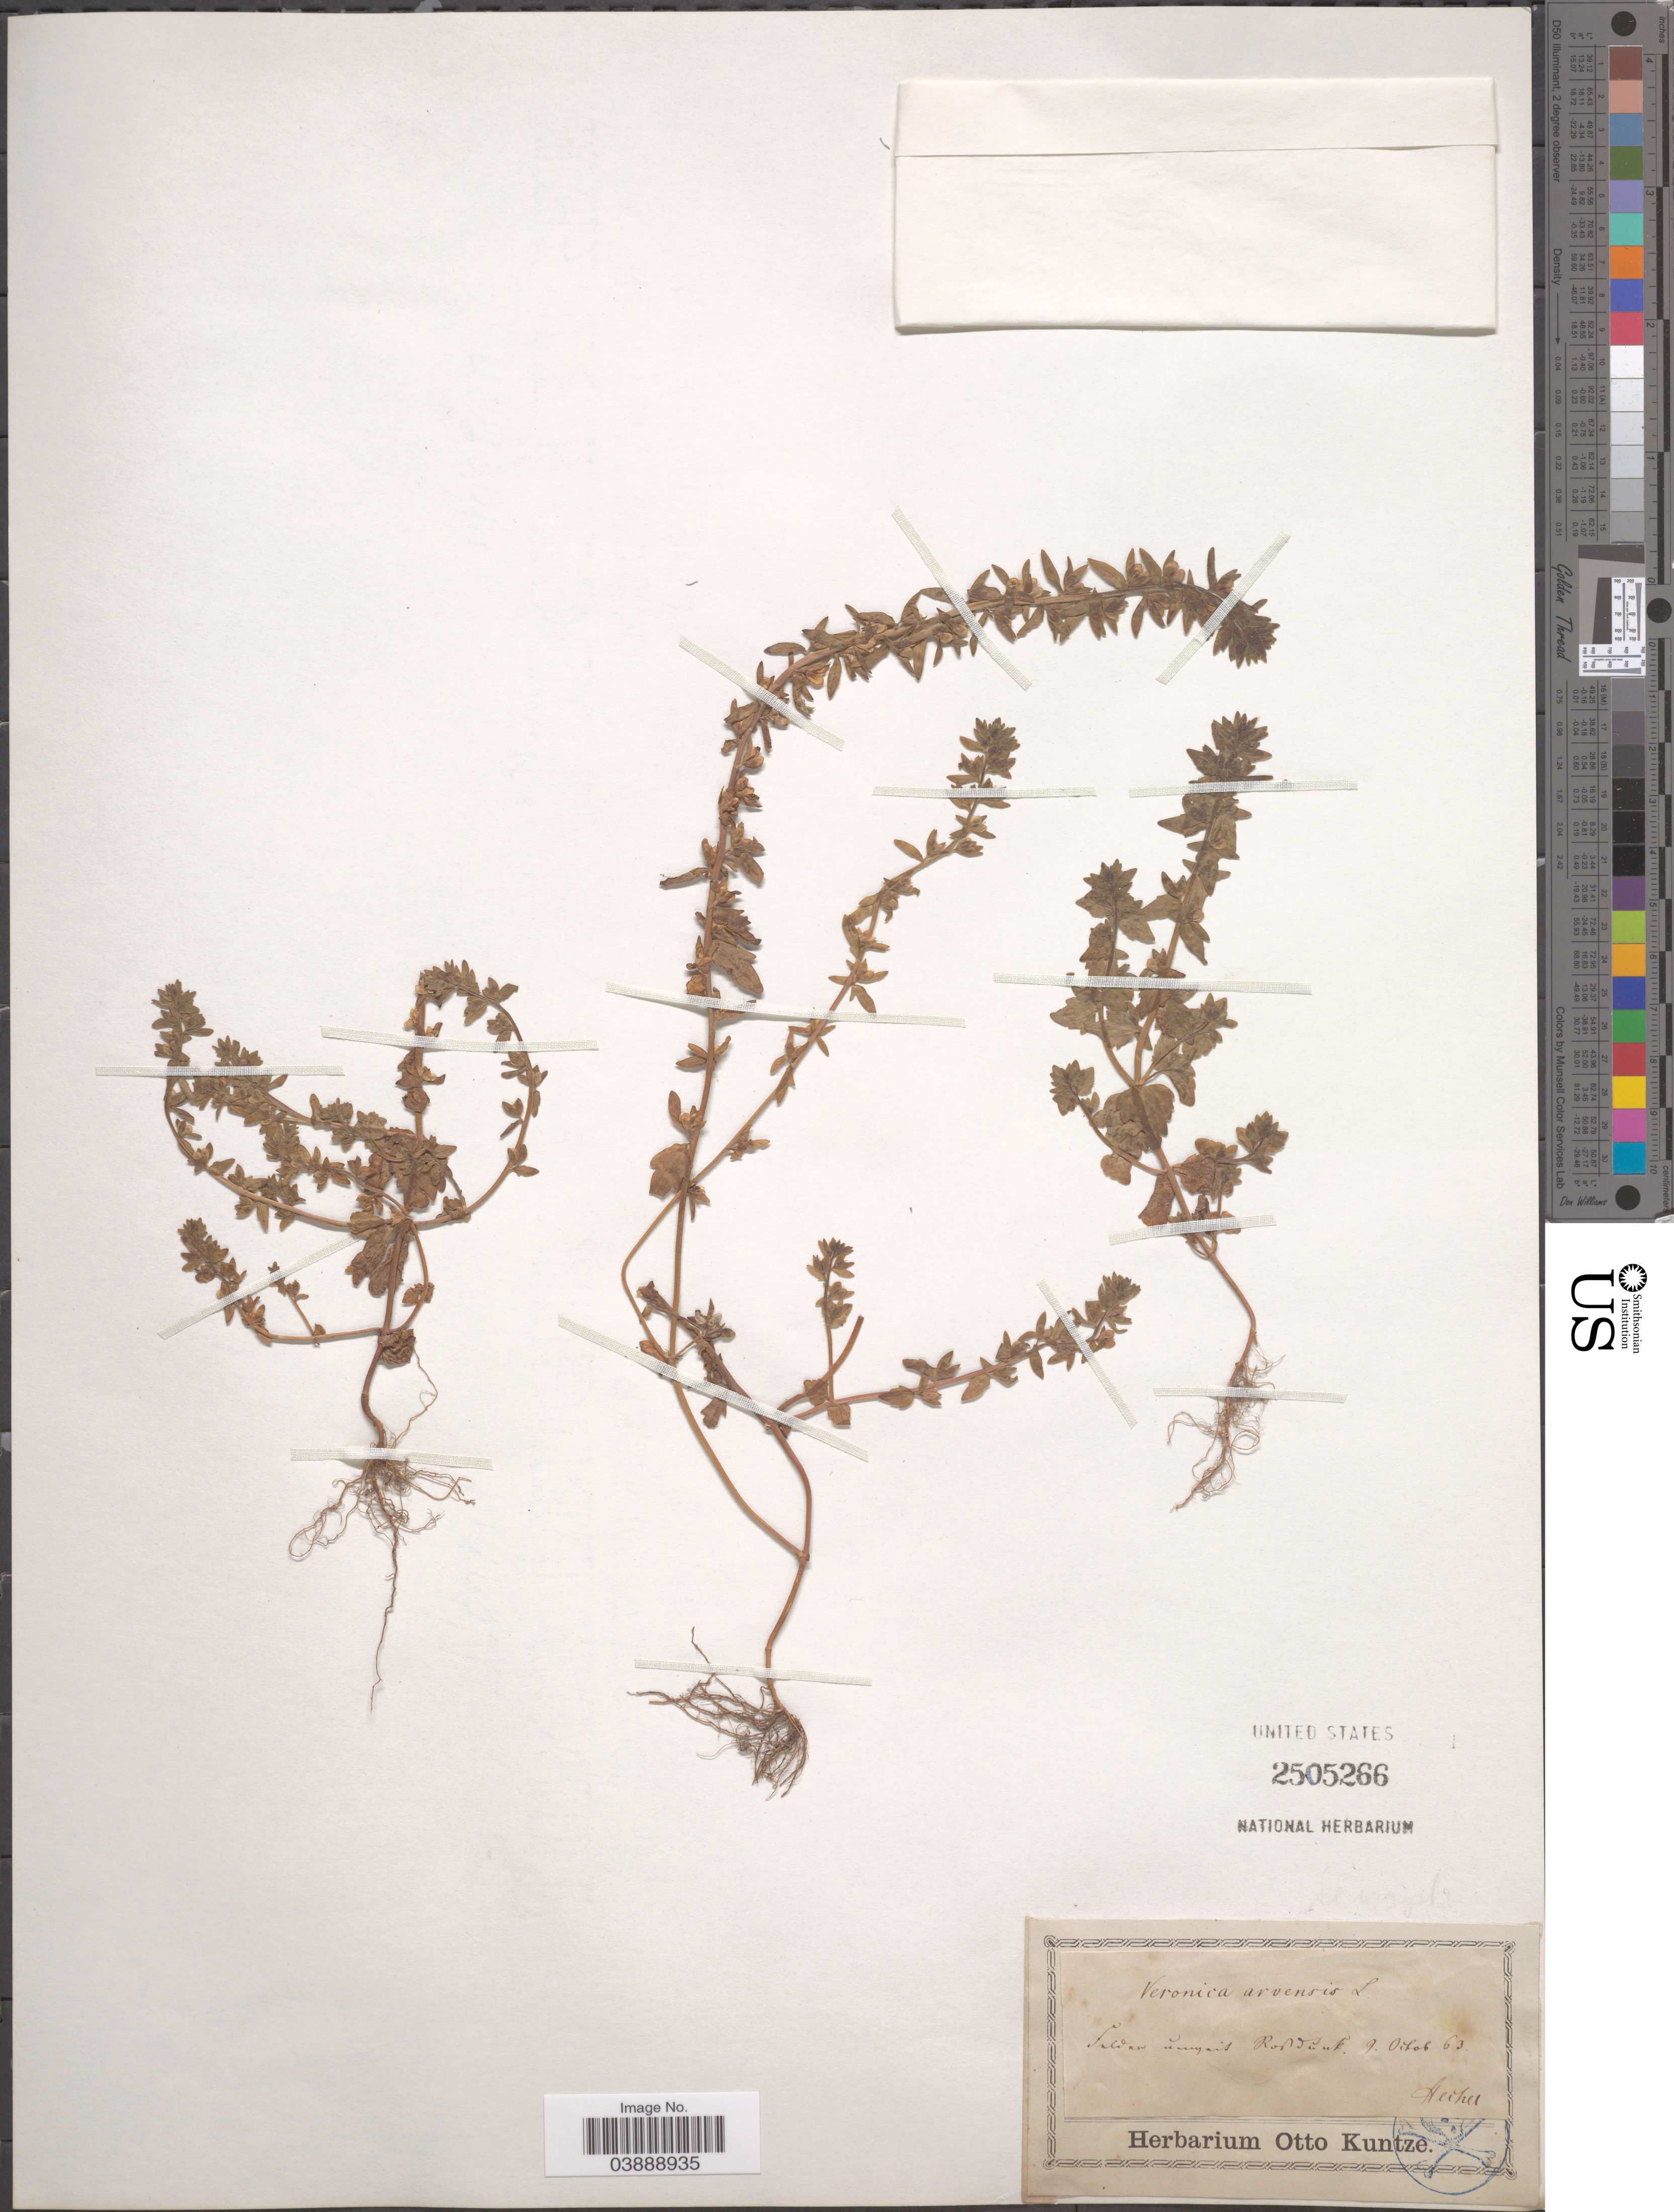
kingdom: Plantae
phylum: Tracheophyta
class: Magnoliopsida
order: Lamiales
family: Plantaginaceae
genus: Veronica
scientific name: Veronica arvensis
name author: L.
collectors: -. Henkel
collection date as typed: Transcribed d/m/y: 9/10/63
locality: Saldan umqait Rodduuk. [interpreted]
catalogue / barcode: US 2505266